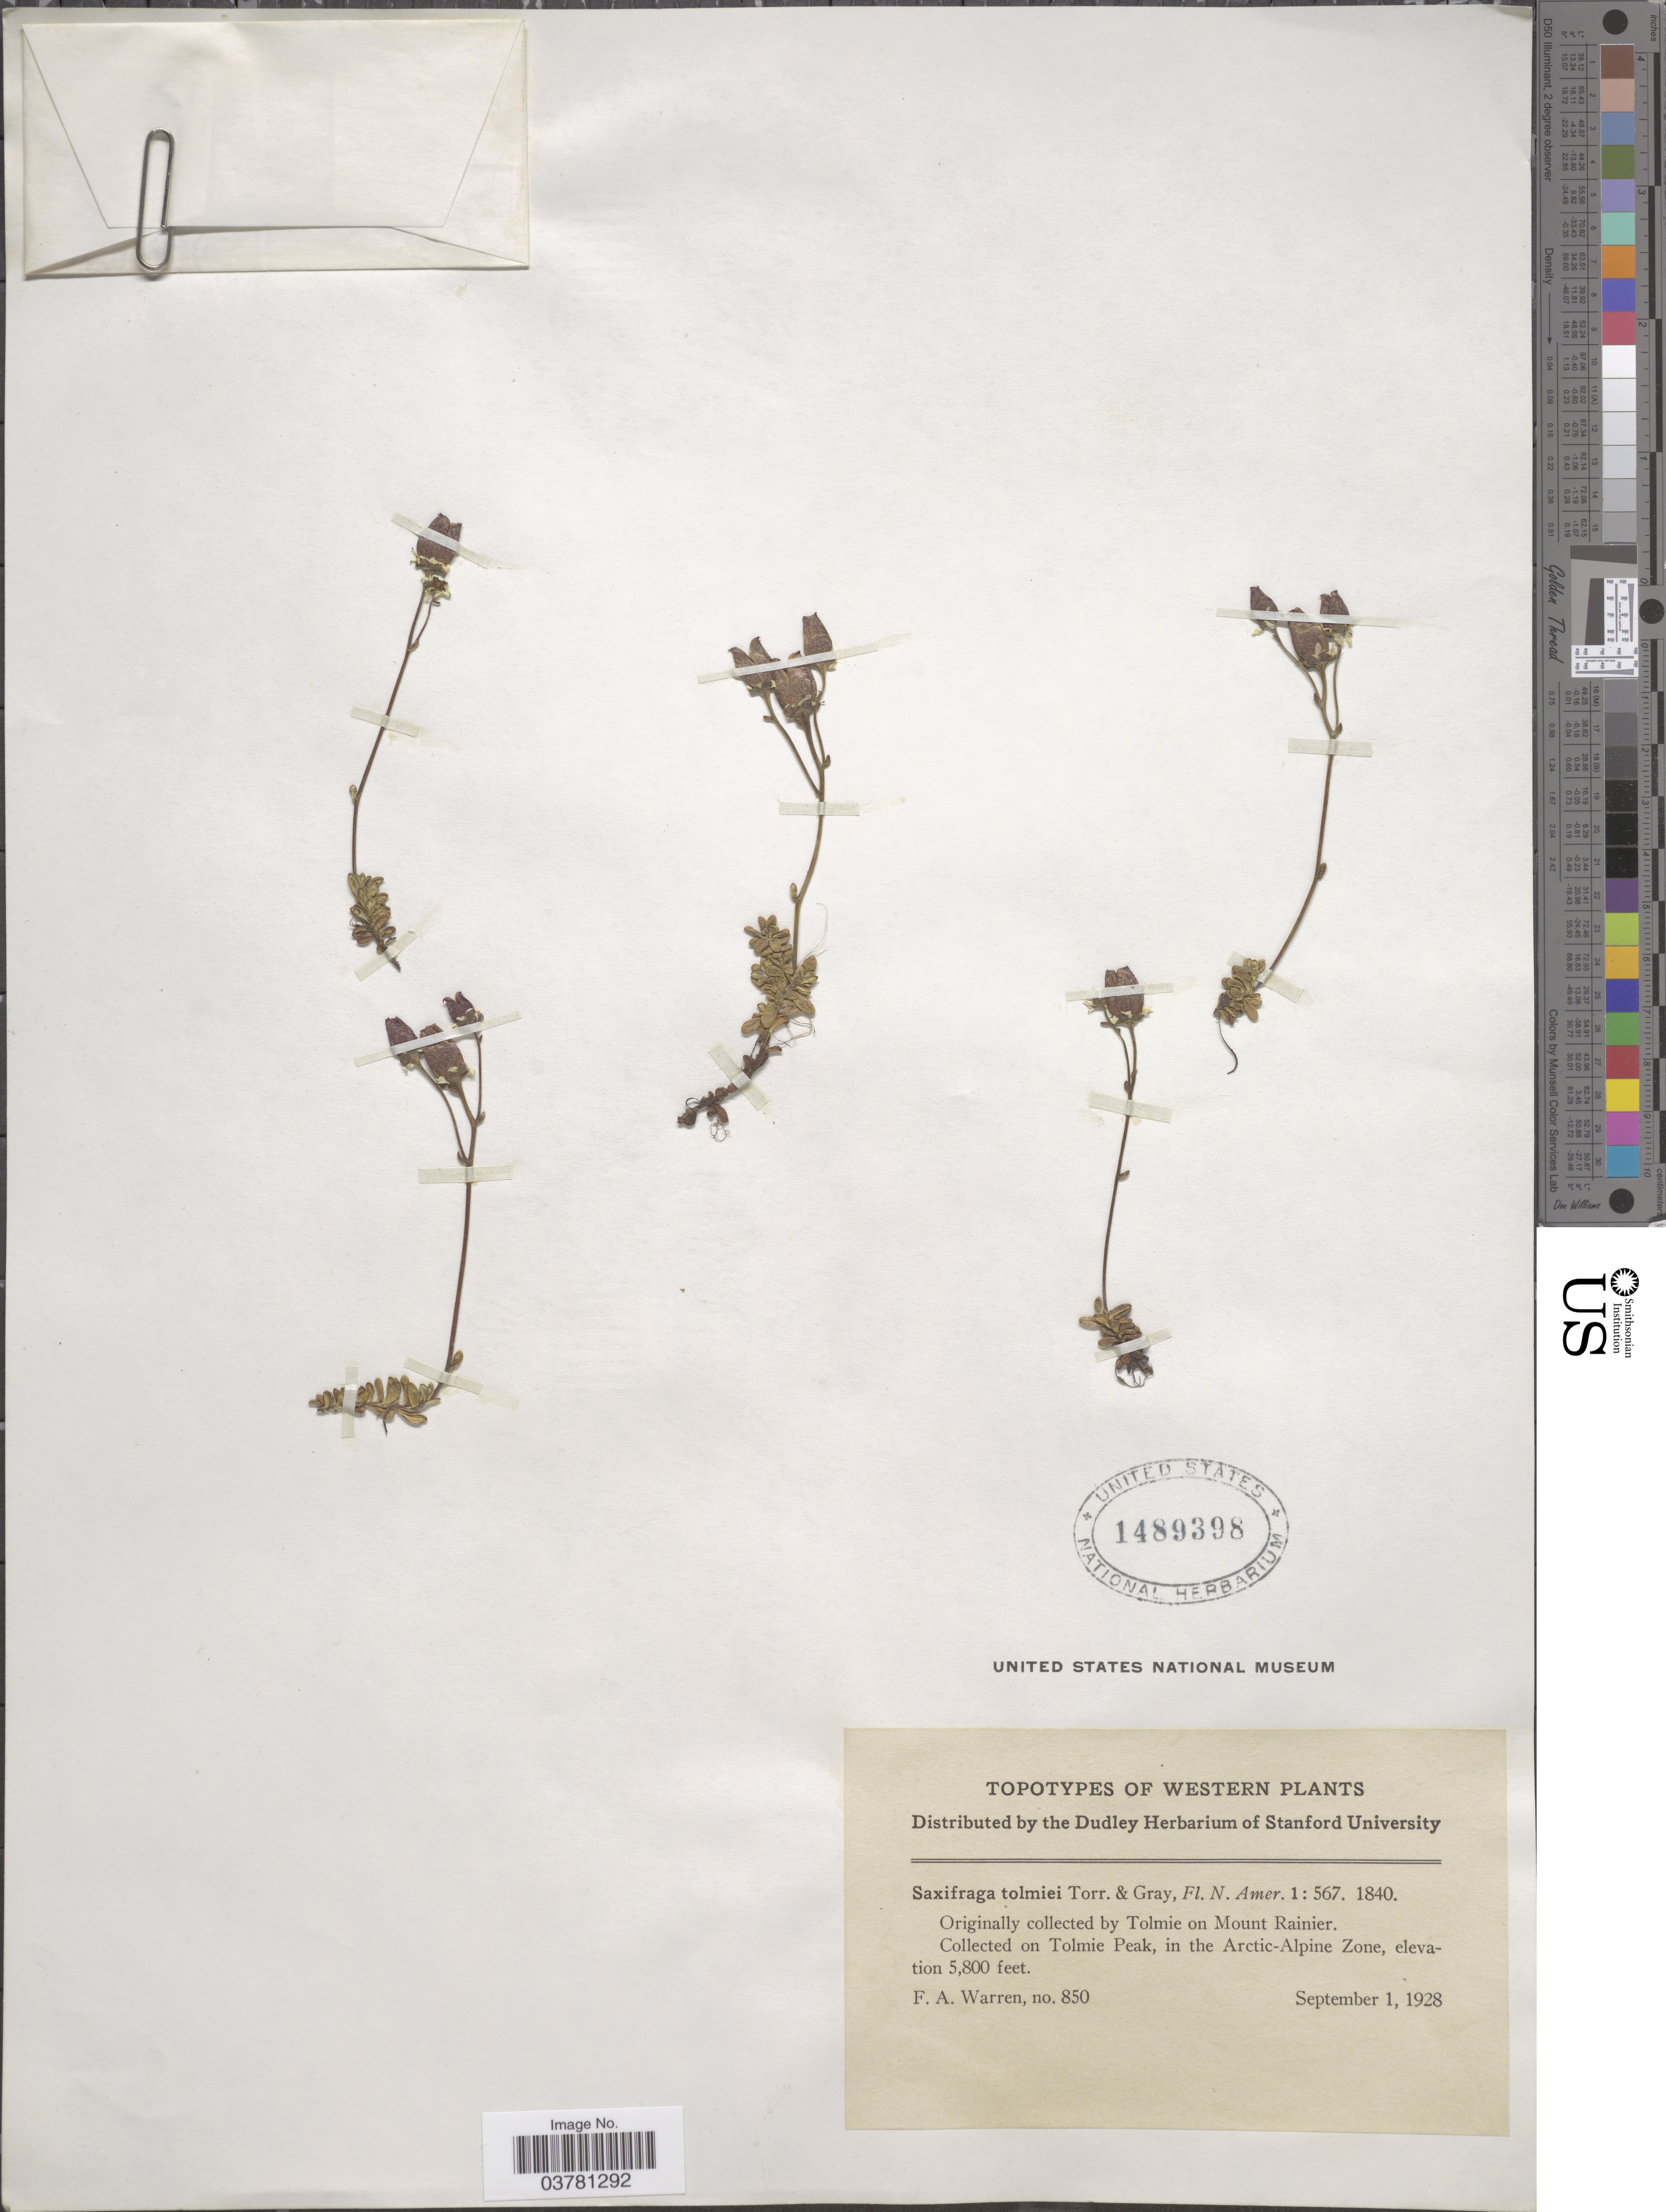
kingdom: Plantae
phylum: Tracheophyta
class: Magnoliopsida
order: Saxifragales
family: Saxifragaceae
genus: Micranthes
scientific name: Micranthes tolmiei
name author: (Torr. & A. Gray) Brouillet & Gornall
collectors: F. Warren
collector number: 850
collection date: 1928-09-01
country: United States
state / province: Washington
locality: Western. On Tolmie Peak, in the Arctic-Alpine Zone.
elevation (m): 1768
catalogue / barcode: US 1489398